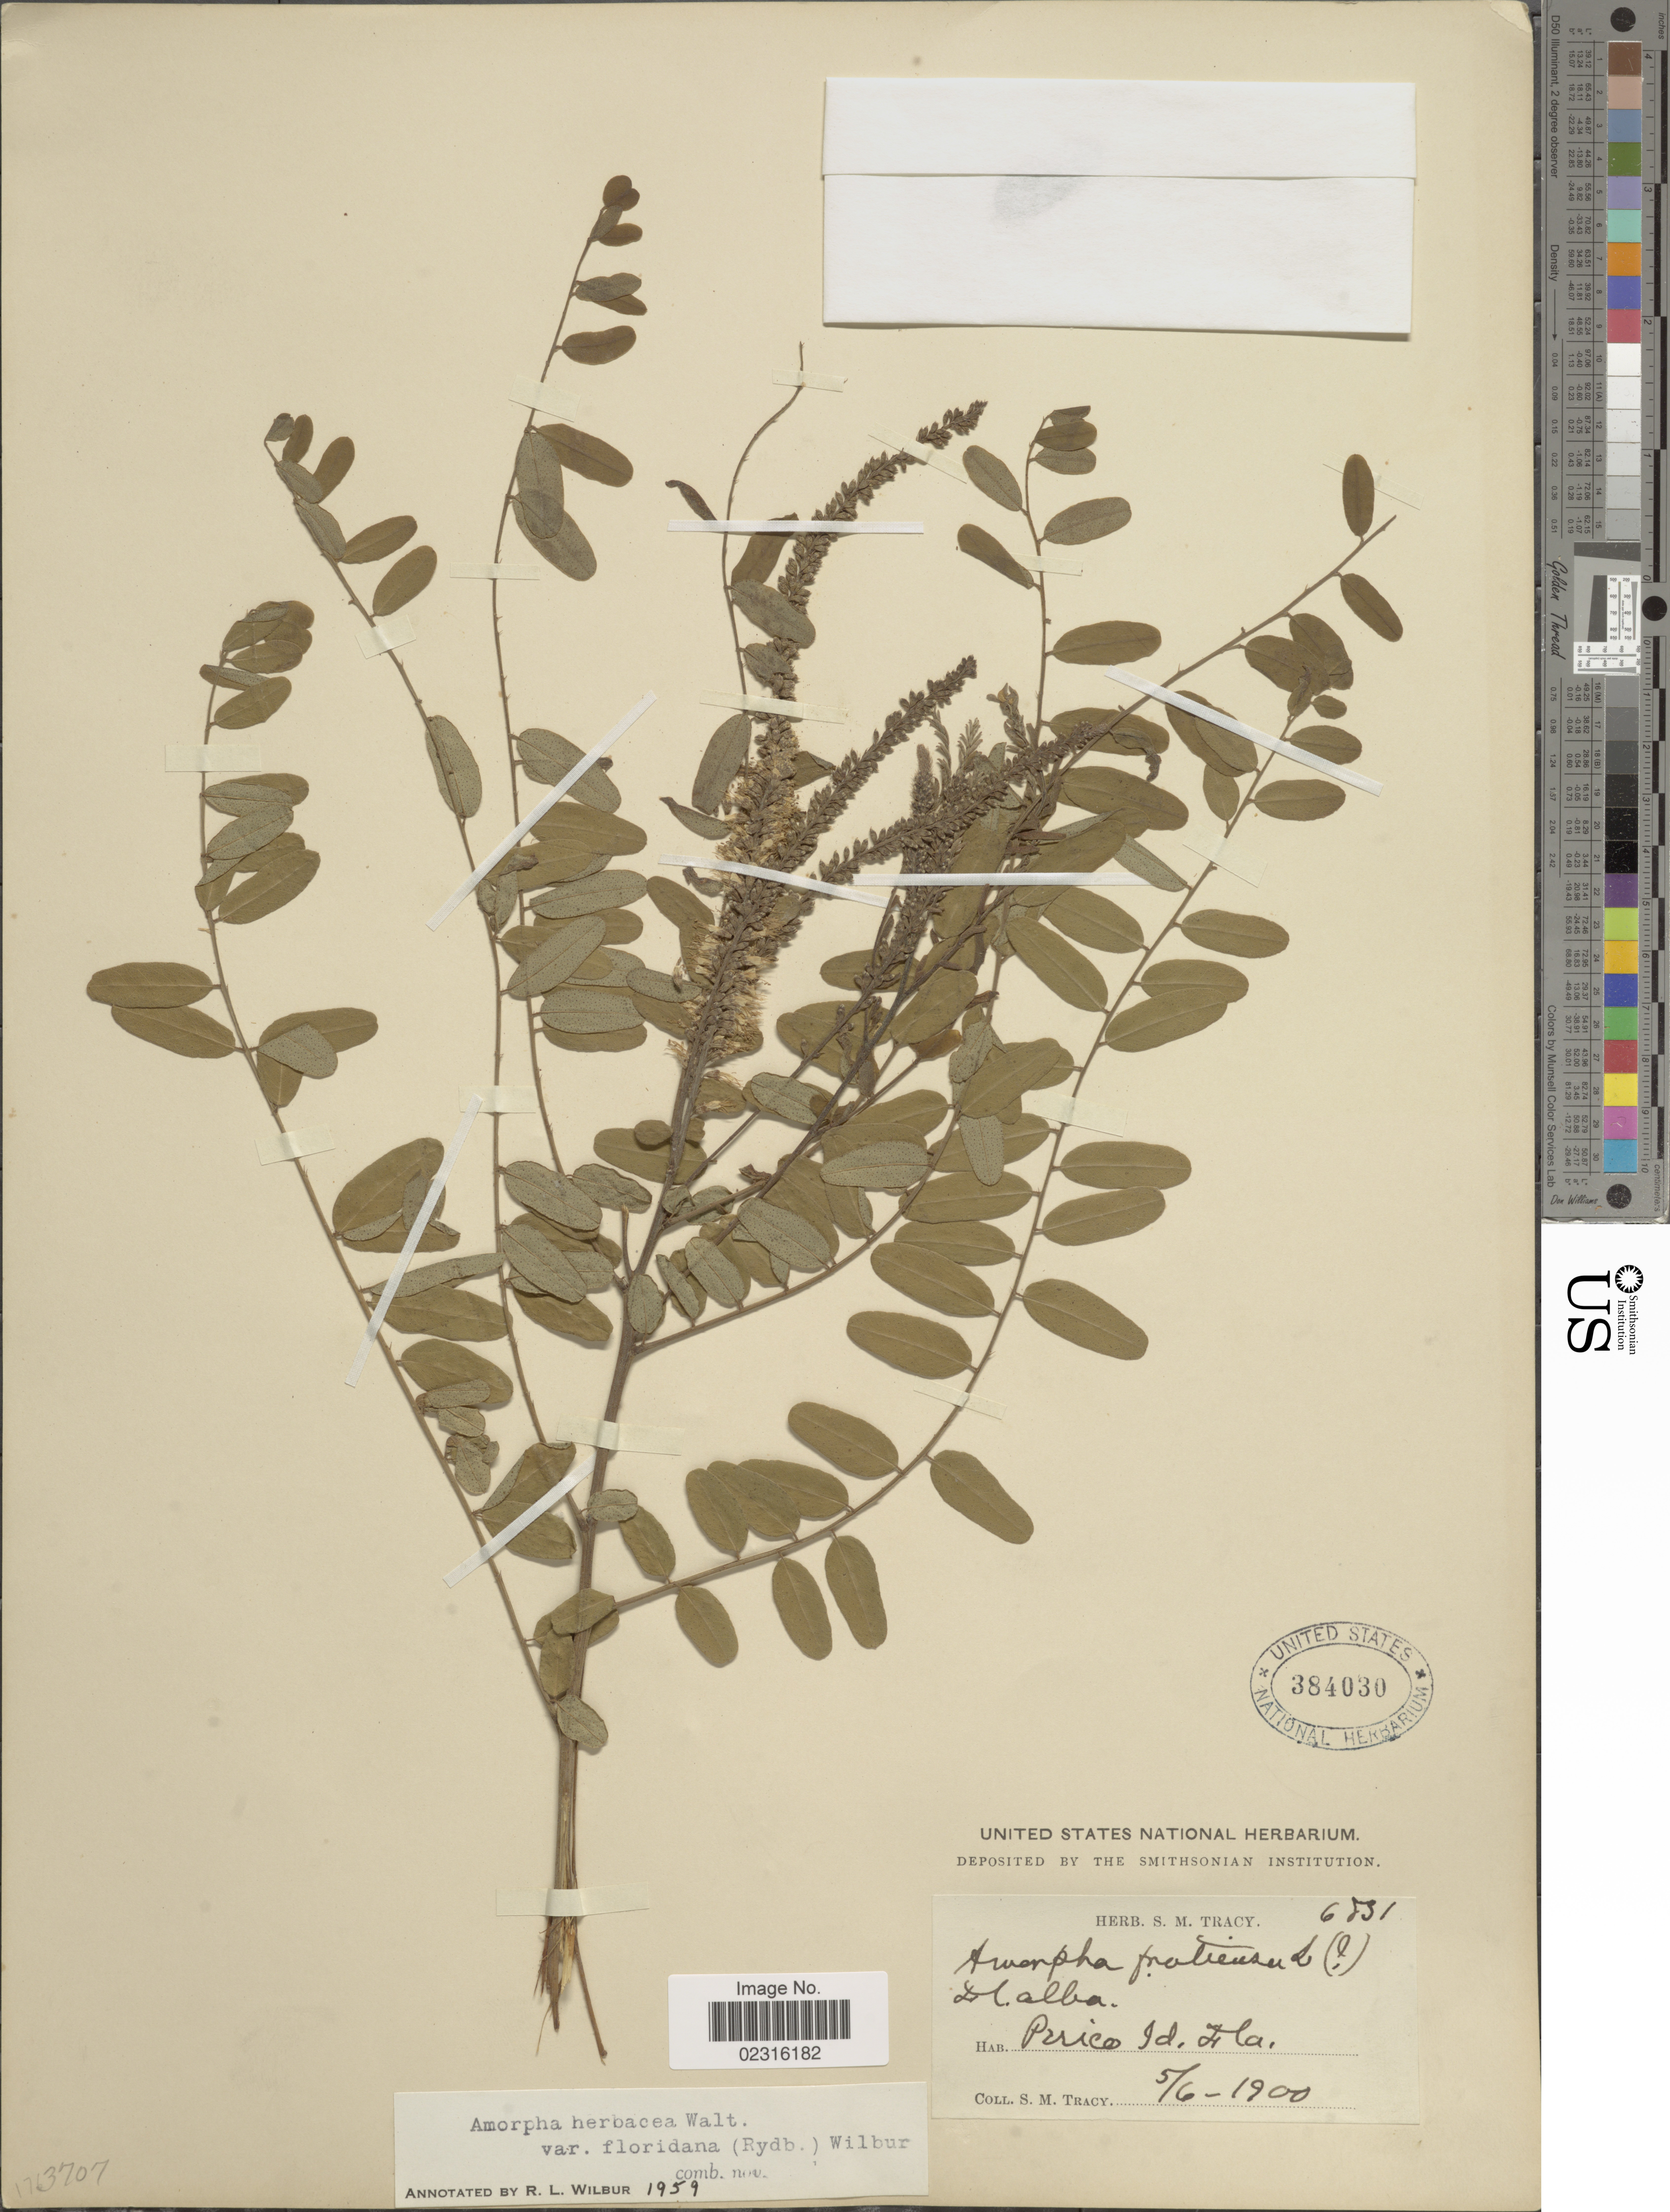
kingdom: Plantae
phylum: Tracheophyta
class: Magnoliopsida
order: Fabales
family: Fabaceae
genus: Amorpha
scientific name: Amorpha herbacea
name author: Schltdl.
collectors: S. M. Tracy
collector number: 6831*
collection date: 1900-05-06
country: United States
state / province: Florida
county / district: Manatee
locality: Perico Island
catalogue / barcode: US 384030